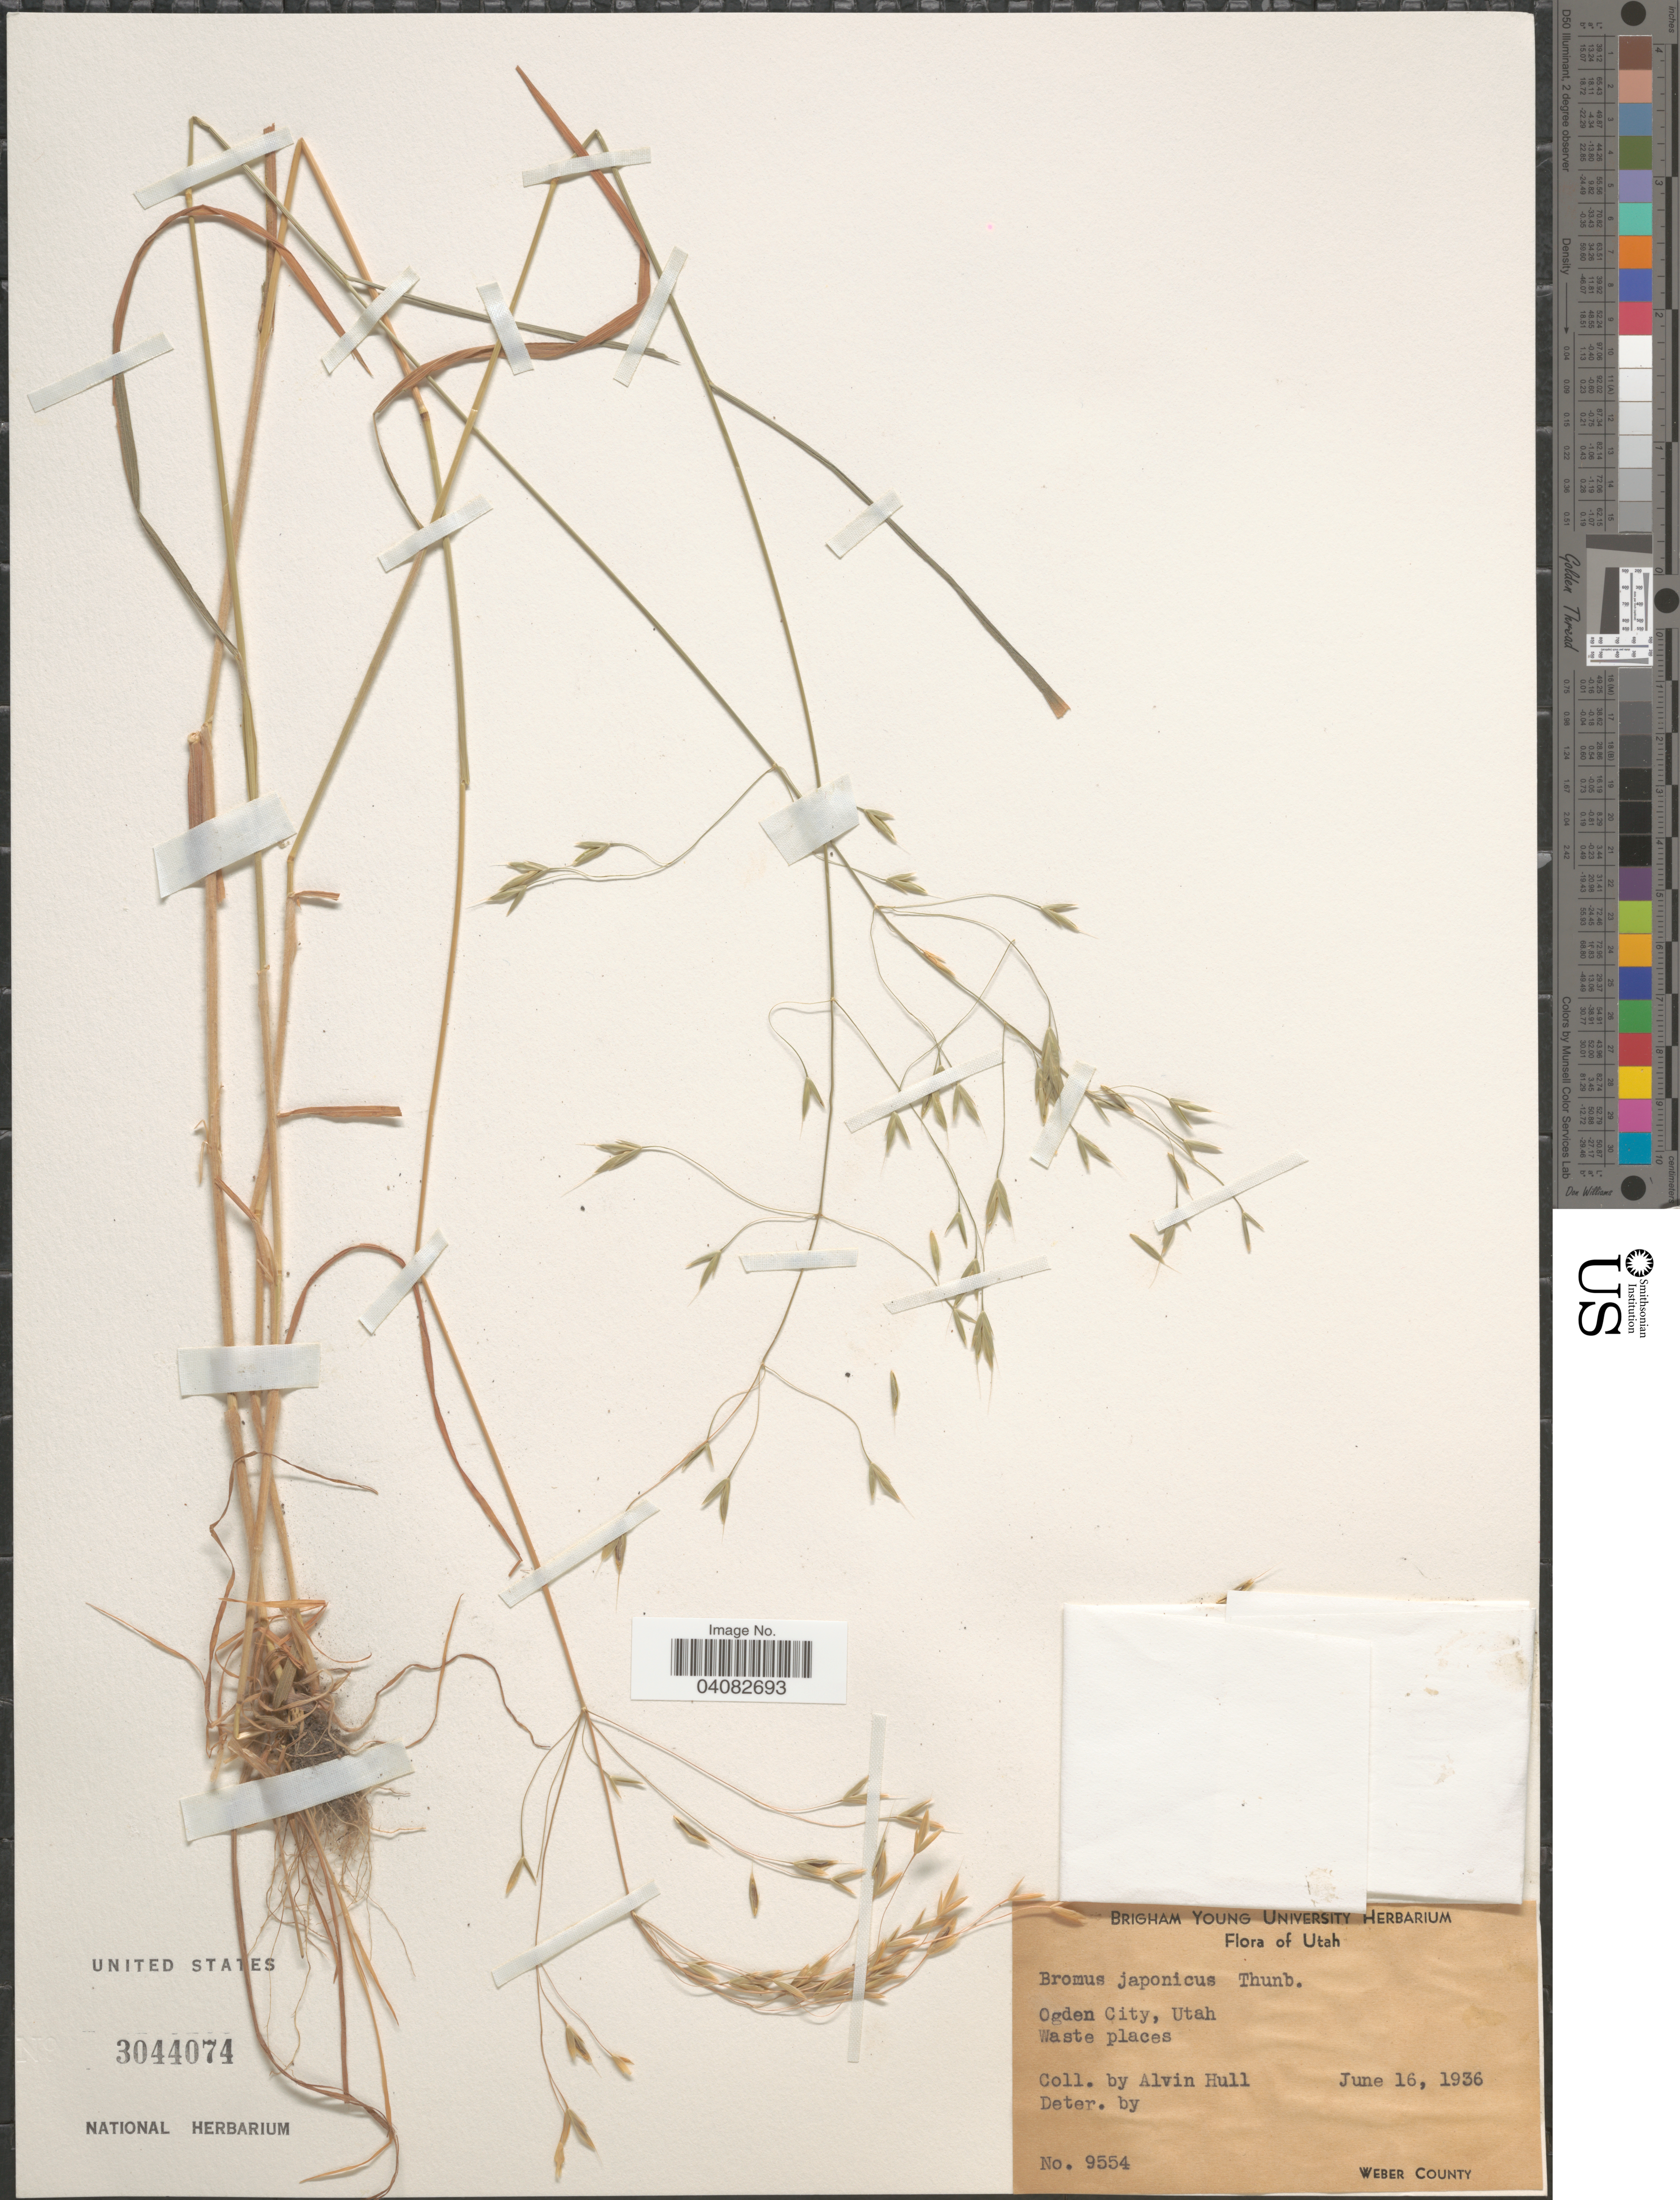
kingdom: Plantae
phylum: Tracheophyta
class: Liliopsida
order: Poales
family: Poaceae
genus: Bromus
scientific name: Bromus japonicus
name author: Houtt.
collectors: A. Hull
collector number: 9554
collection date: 1936-06-16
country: United States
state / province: Utah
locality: Ogden City. Weber County.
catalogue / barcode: US 3044074